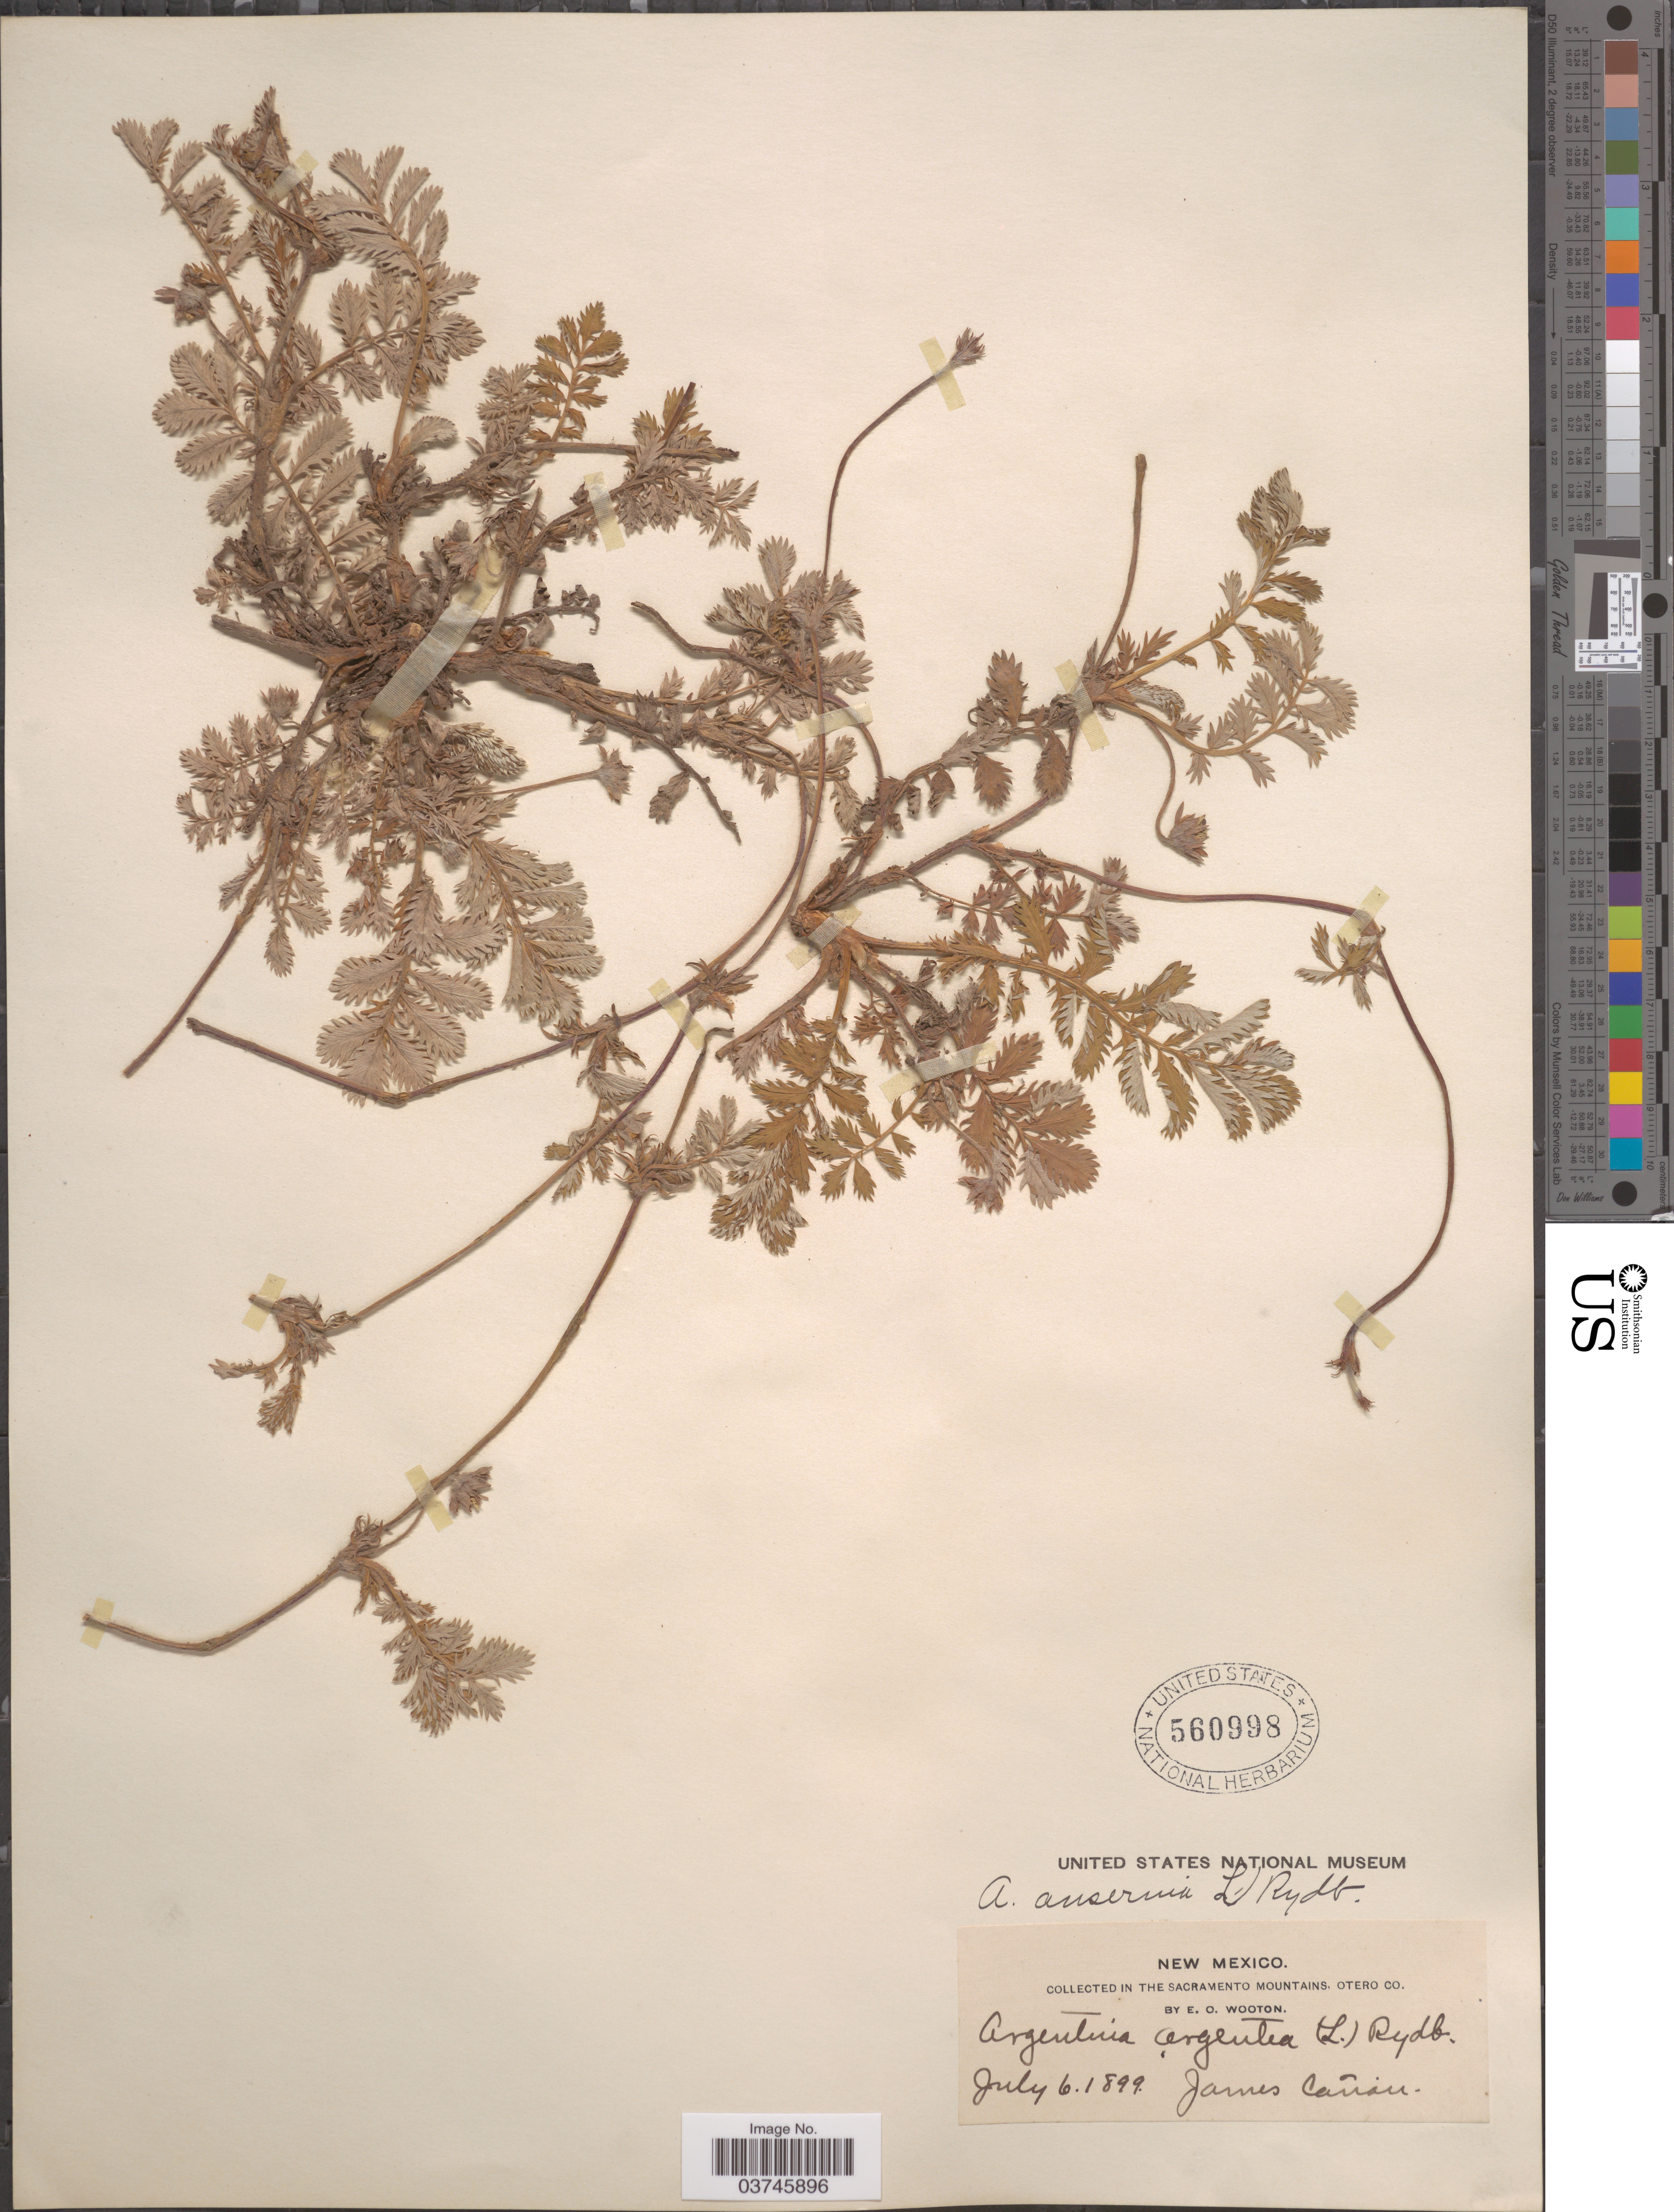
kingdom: Plantae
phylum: Tracheophyta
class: Magnoliopsida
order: Rosales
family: Rosaceae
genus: Argentina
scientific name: Argentina anserina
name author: (L.) Rydb.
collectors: E. O. Wooton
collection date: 1899-07-06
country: United States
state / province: New Mexico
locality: Sacramento Mountains, Otero Co. James Cañon.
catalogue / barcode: US 560998